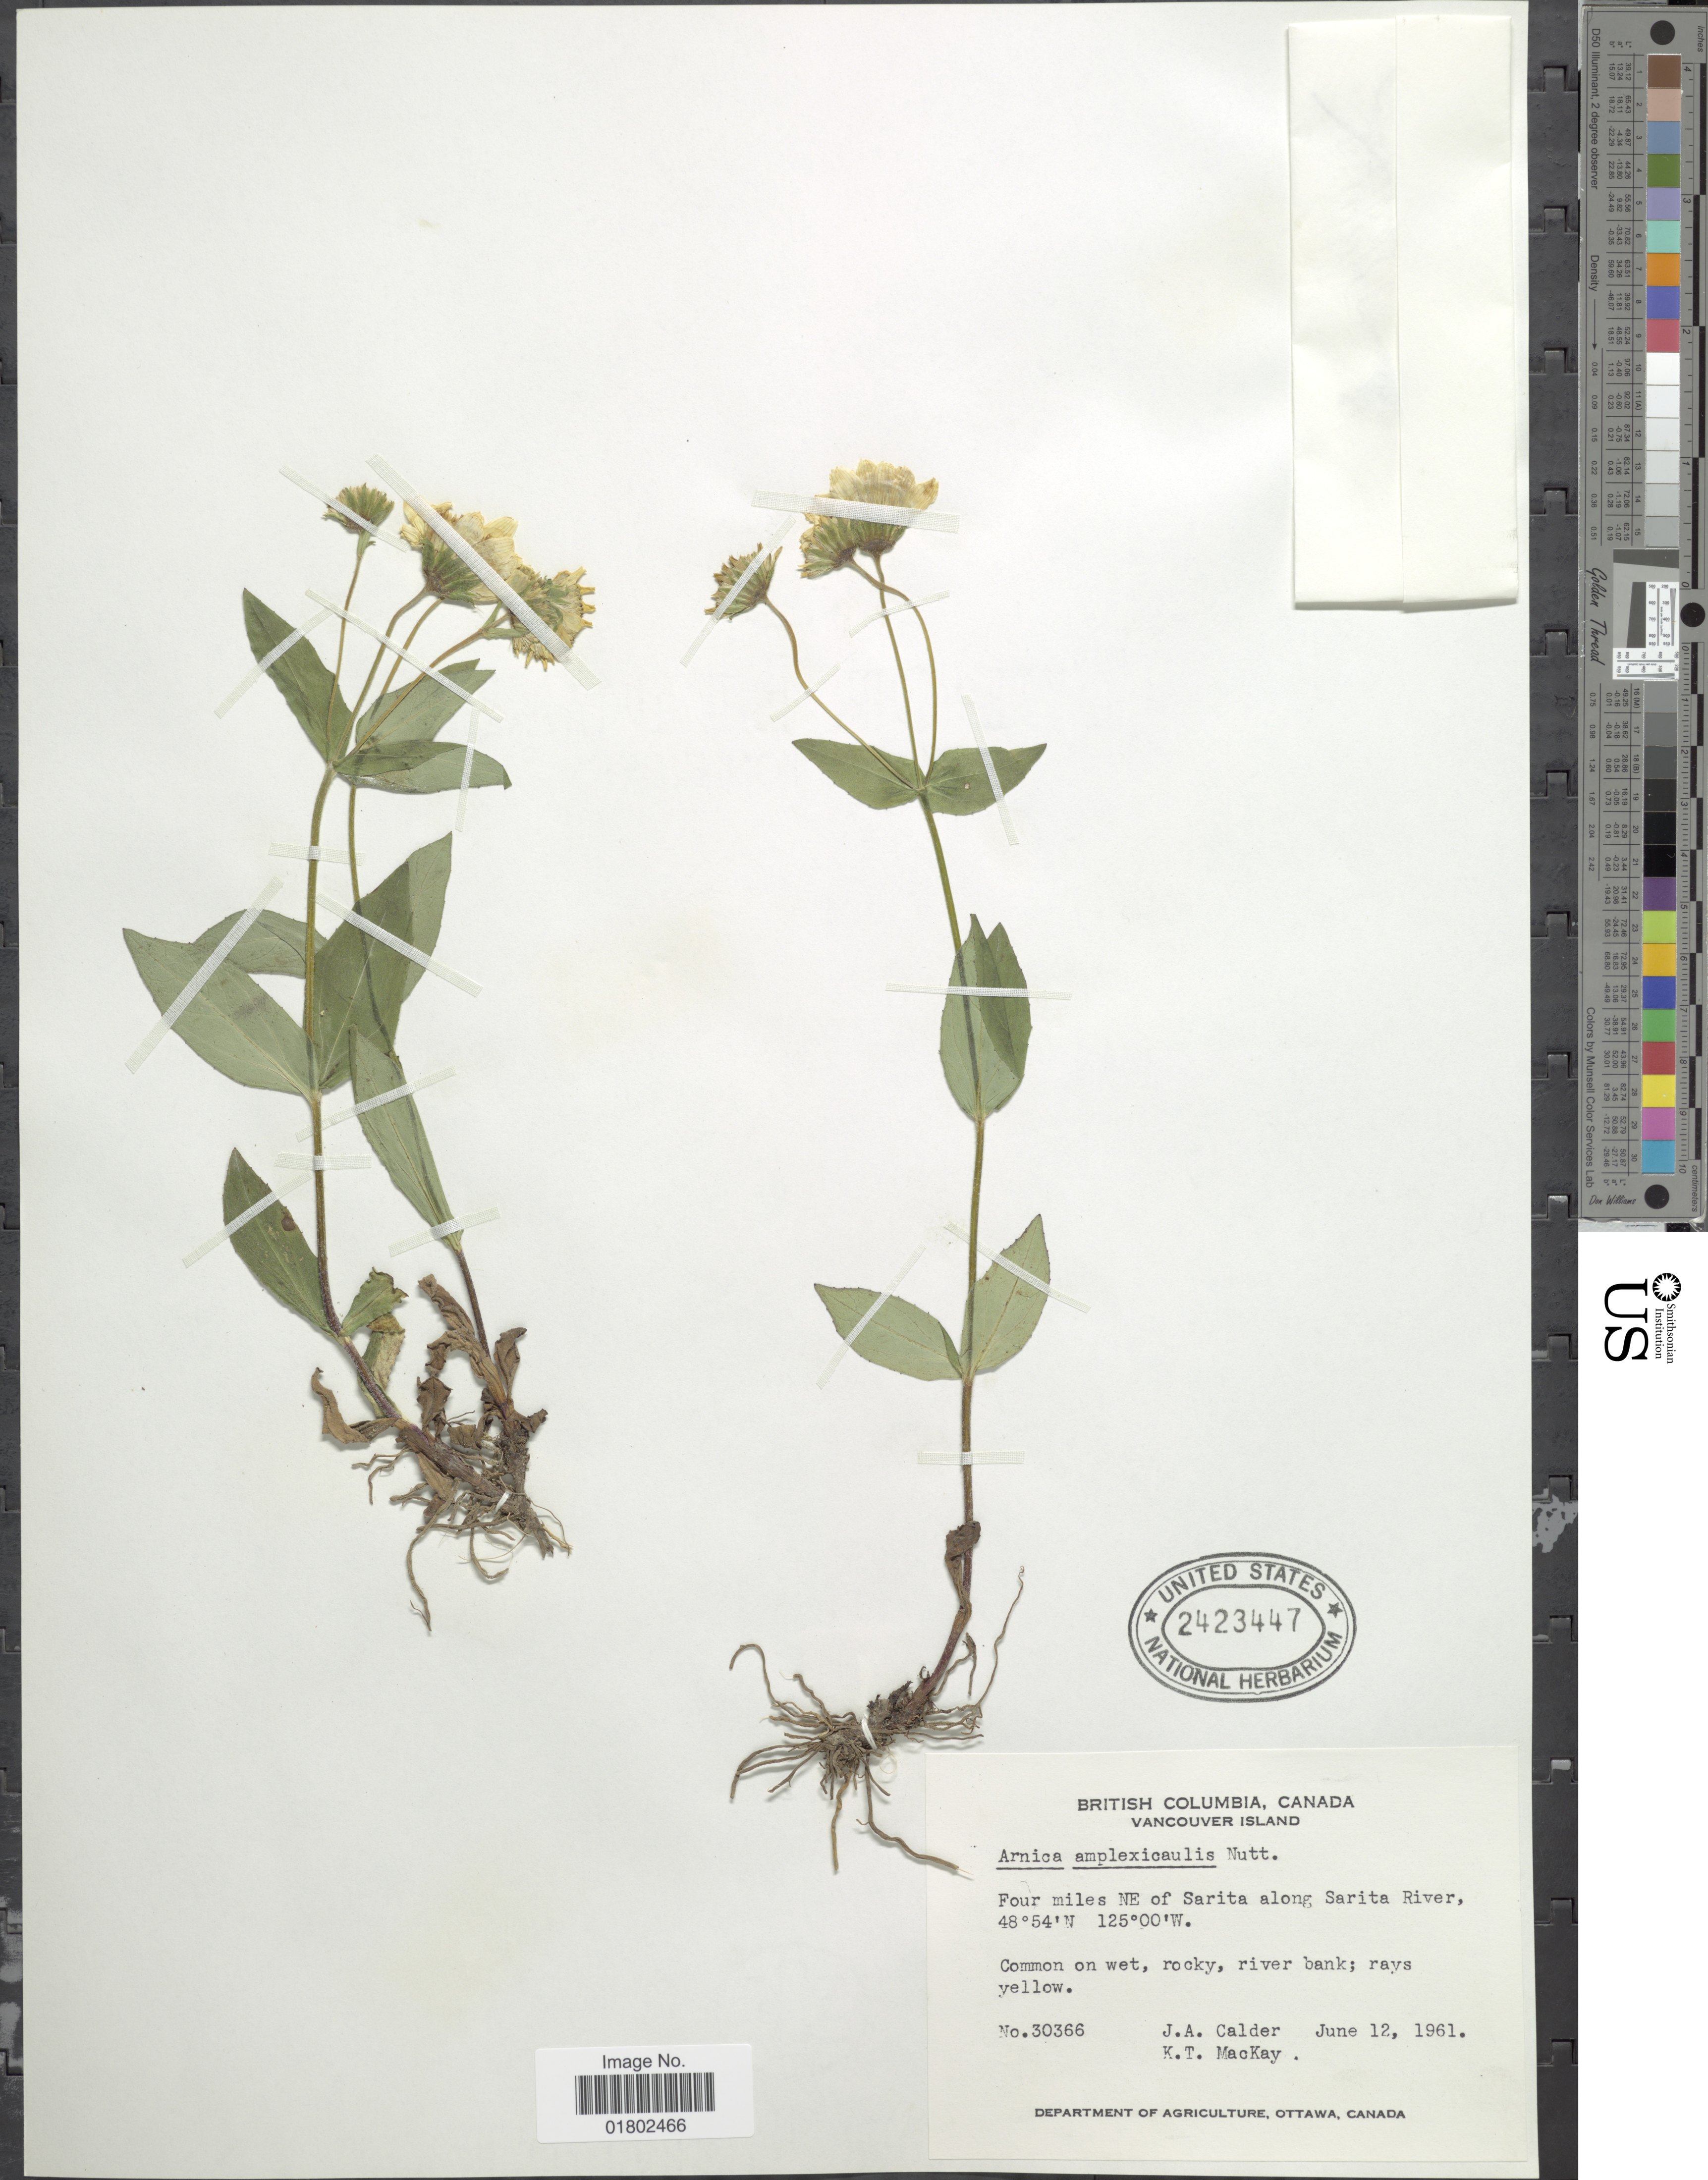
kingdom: Plantae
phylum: Tracheophyta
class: Magnoliopsida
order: Asterales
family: Asteraceae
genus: Arnica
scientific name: Arnica amplexifolia subsp. genuina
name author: Maguire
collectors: J. A. Calder & K. T. Mackay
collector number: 30366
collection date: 1961-06-12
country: Canada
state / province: British Columbia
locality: Vancouver Island, Four miles NE of Sarita along Sarita River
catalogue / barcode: US 2423447